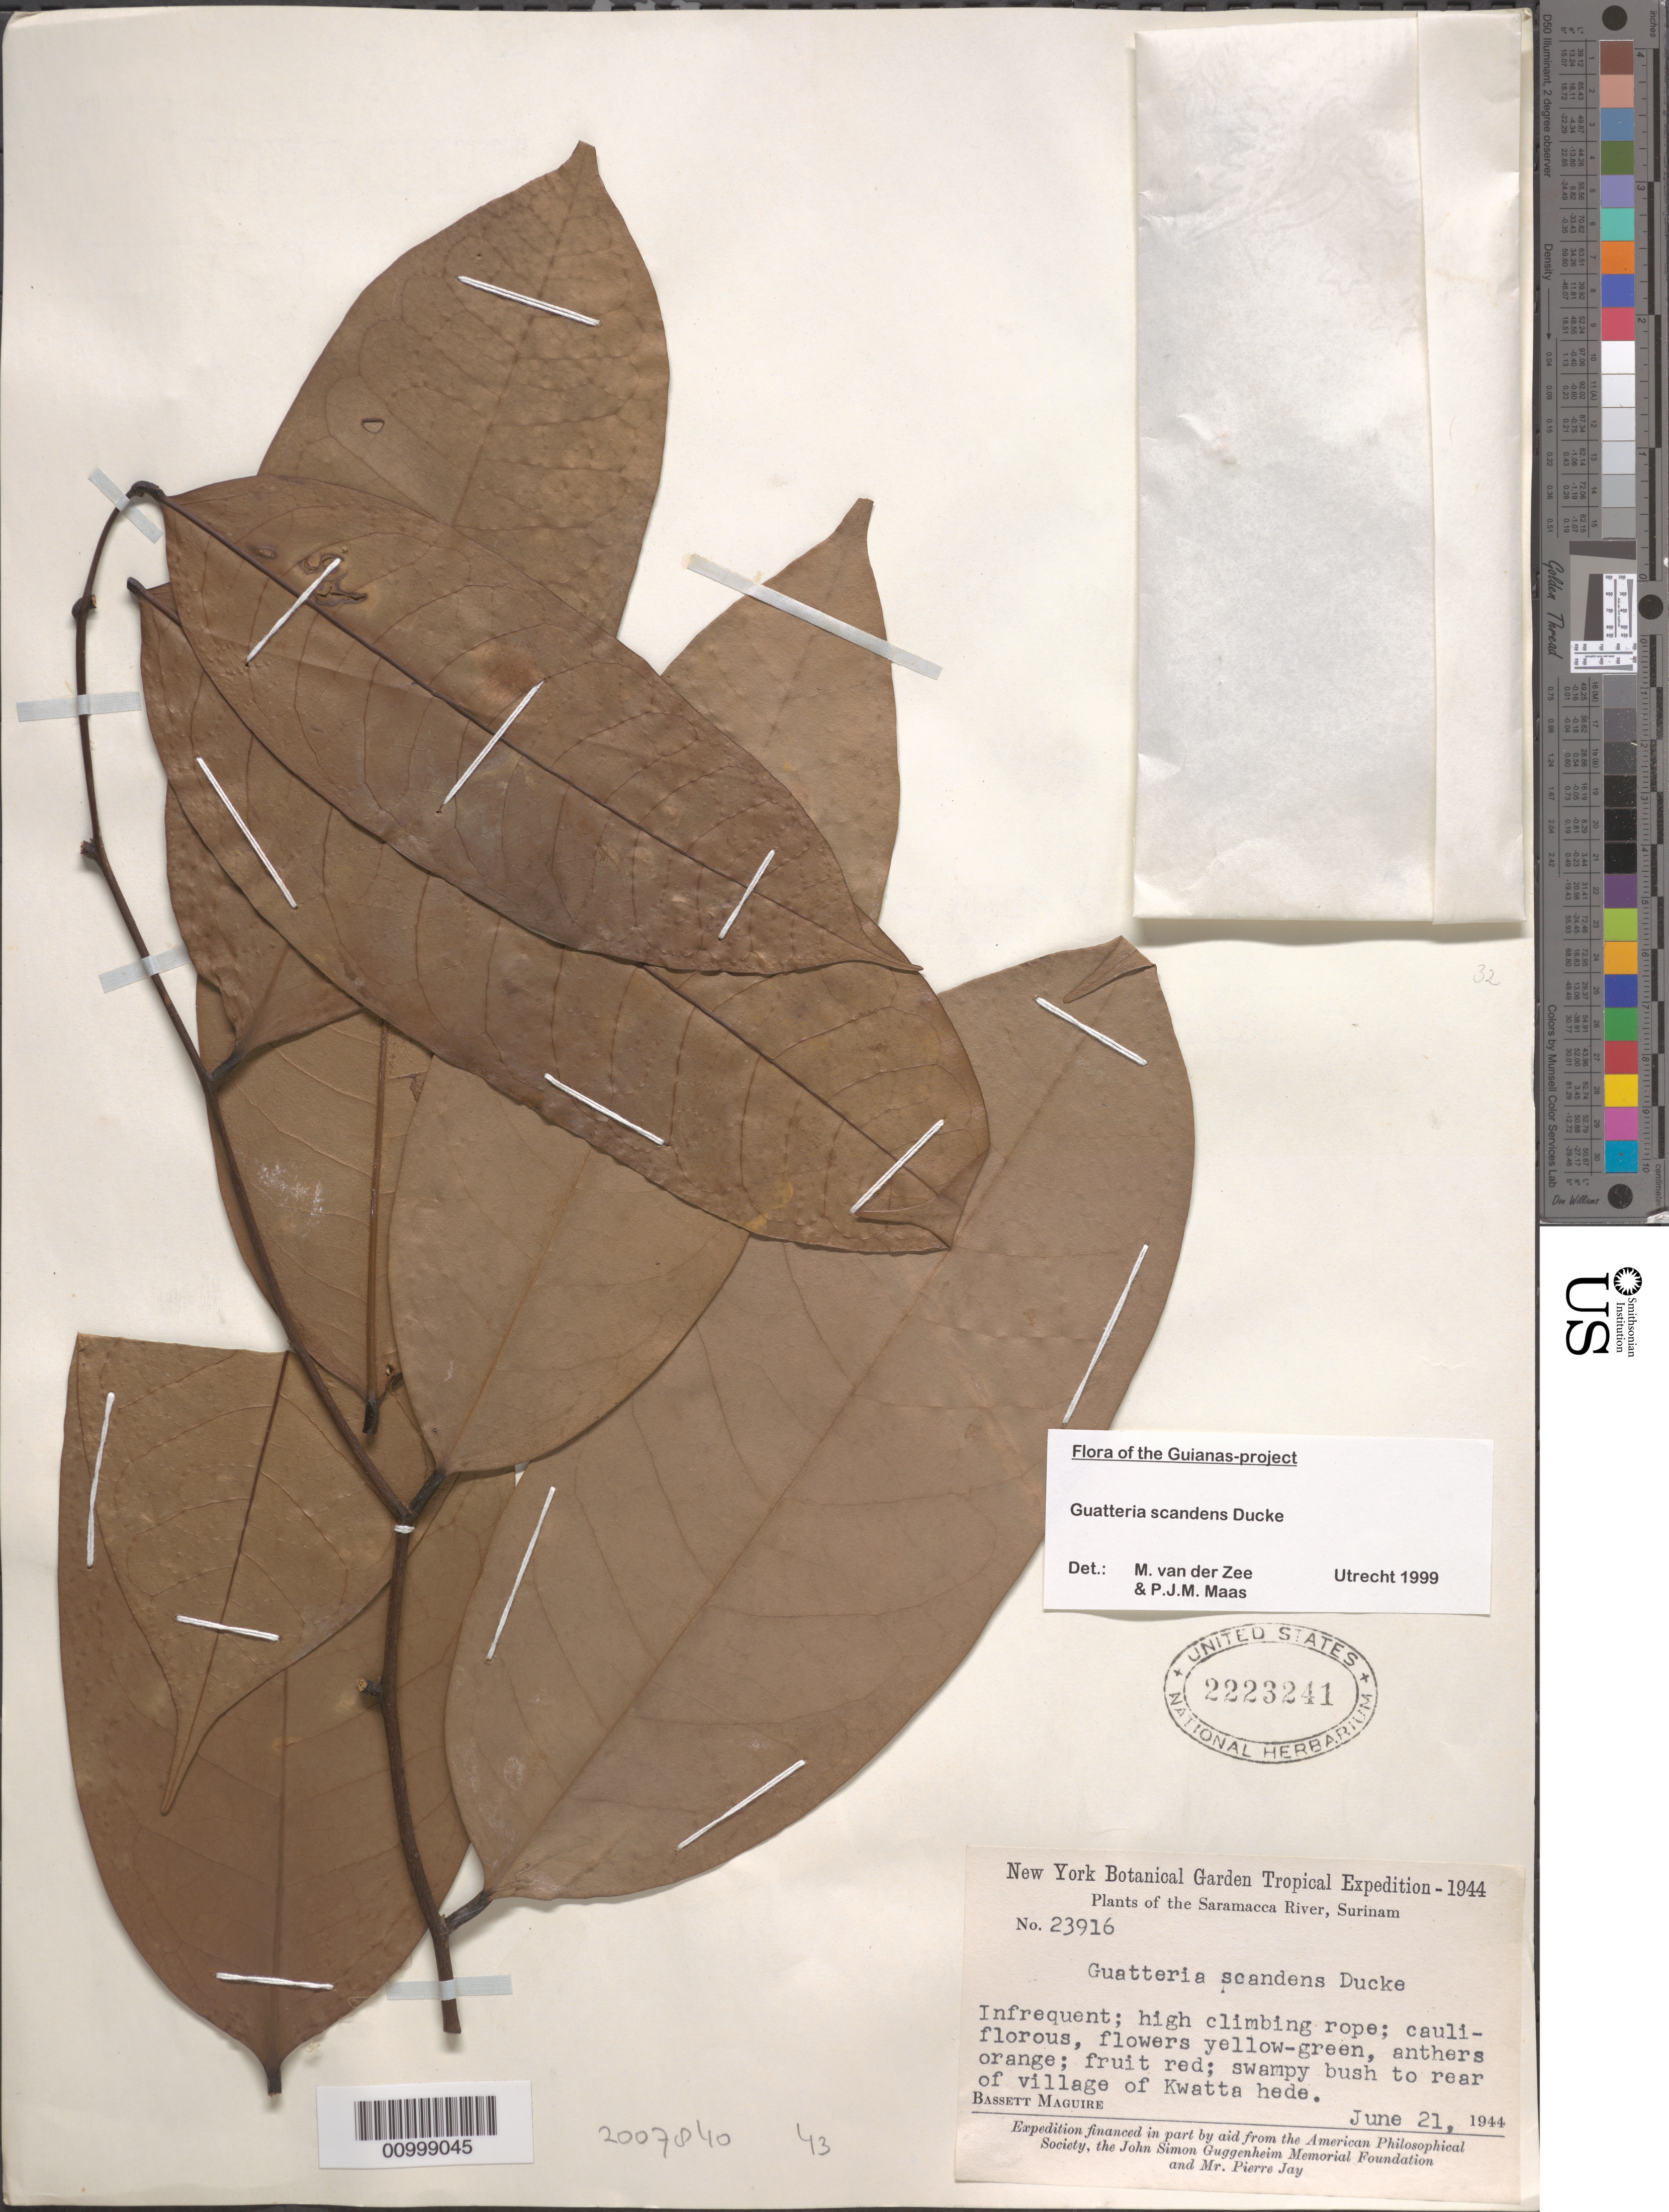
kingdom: Plantae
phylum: Tracheophyta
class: Magnoliopsida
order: Magnoliales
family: Annonaceae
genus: Guatteria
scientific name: Guatteria scandens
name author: Ducke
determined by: van der Zee, M.; Maas, P. J.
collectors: B. Maguire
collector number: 23916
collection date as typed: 21-Jun-44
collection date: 1944-06-21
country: Suriname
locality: Saramacca River, rear of Kwatta hede village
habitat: Swampy bush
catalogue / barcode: US 2223241